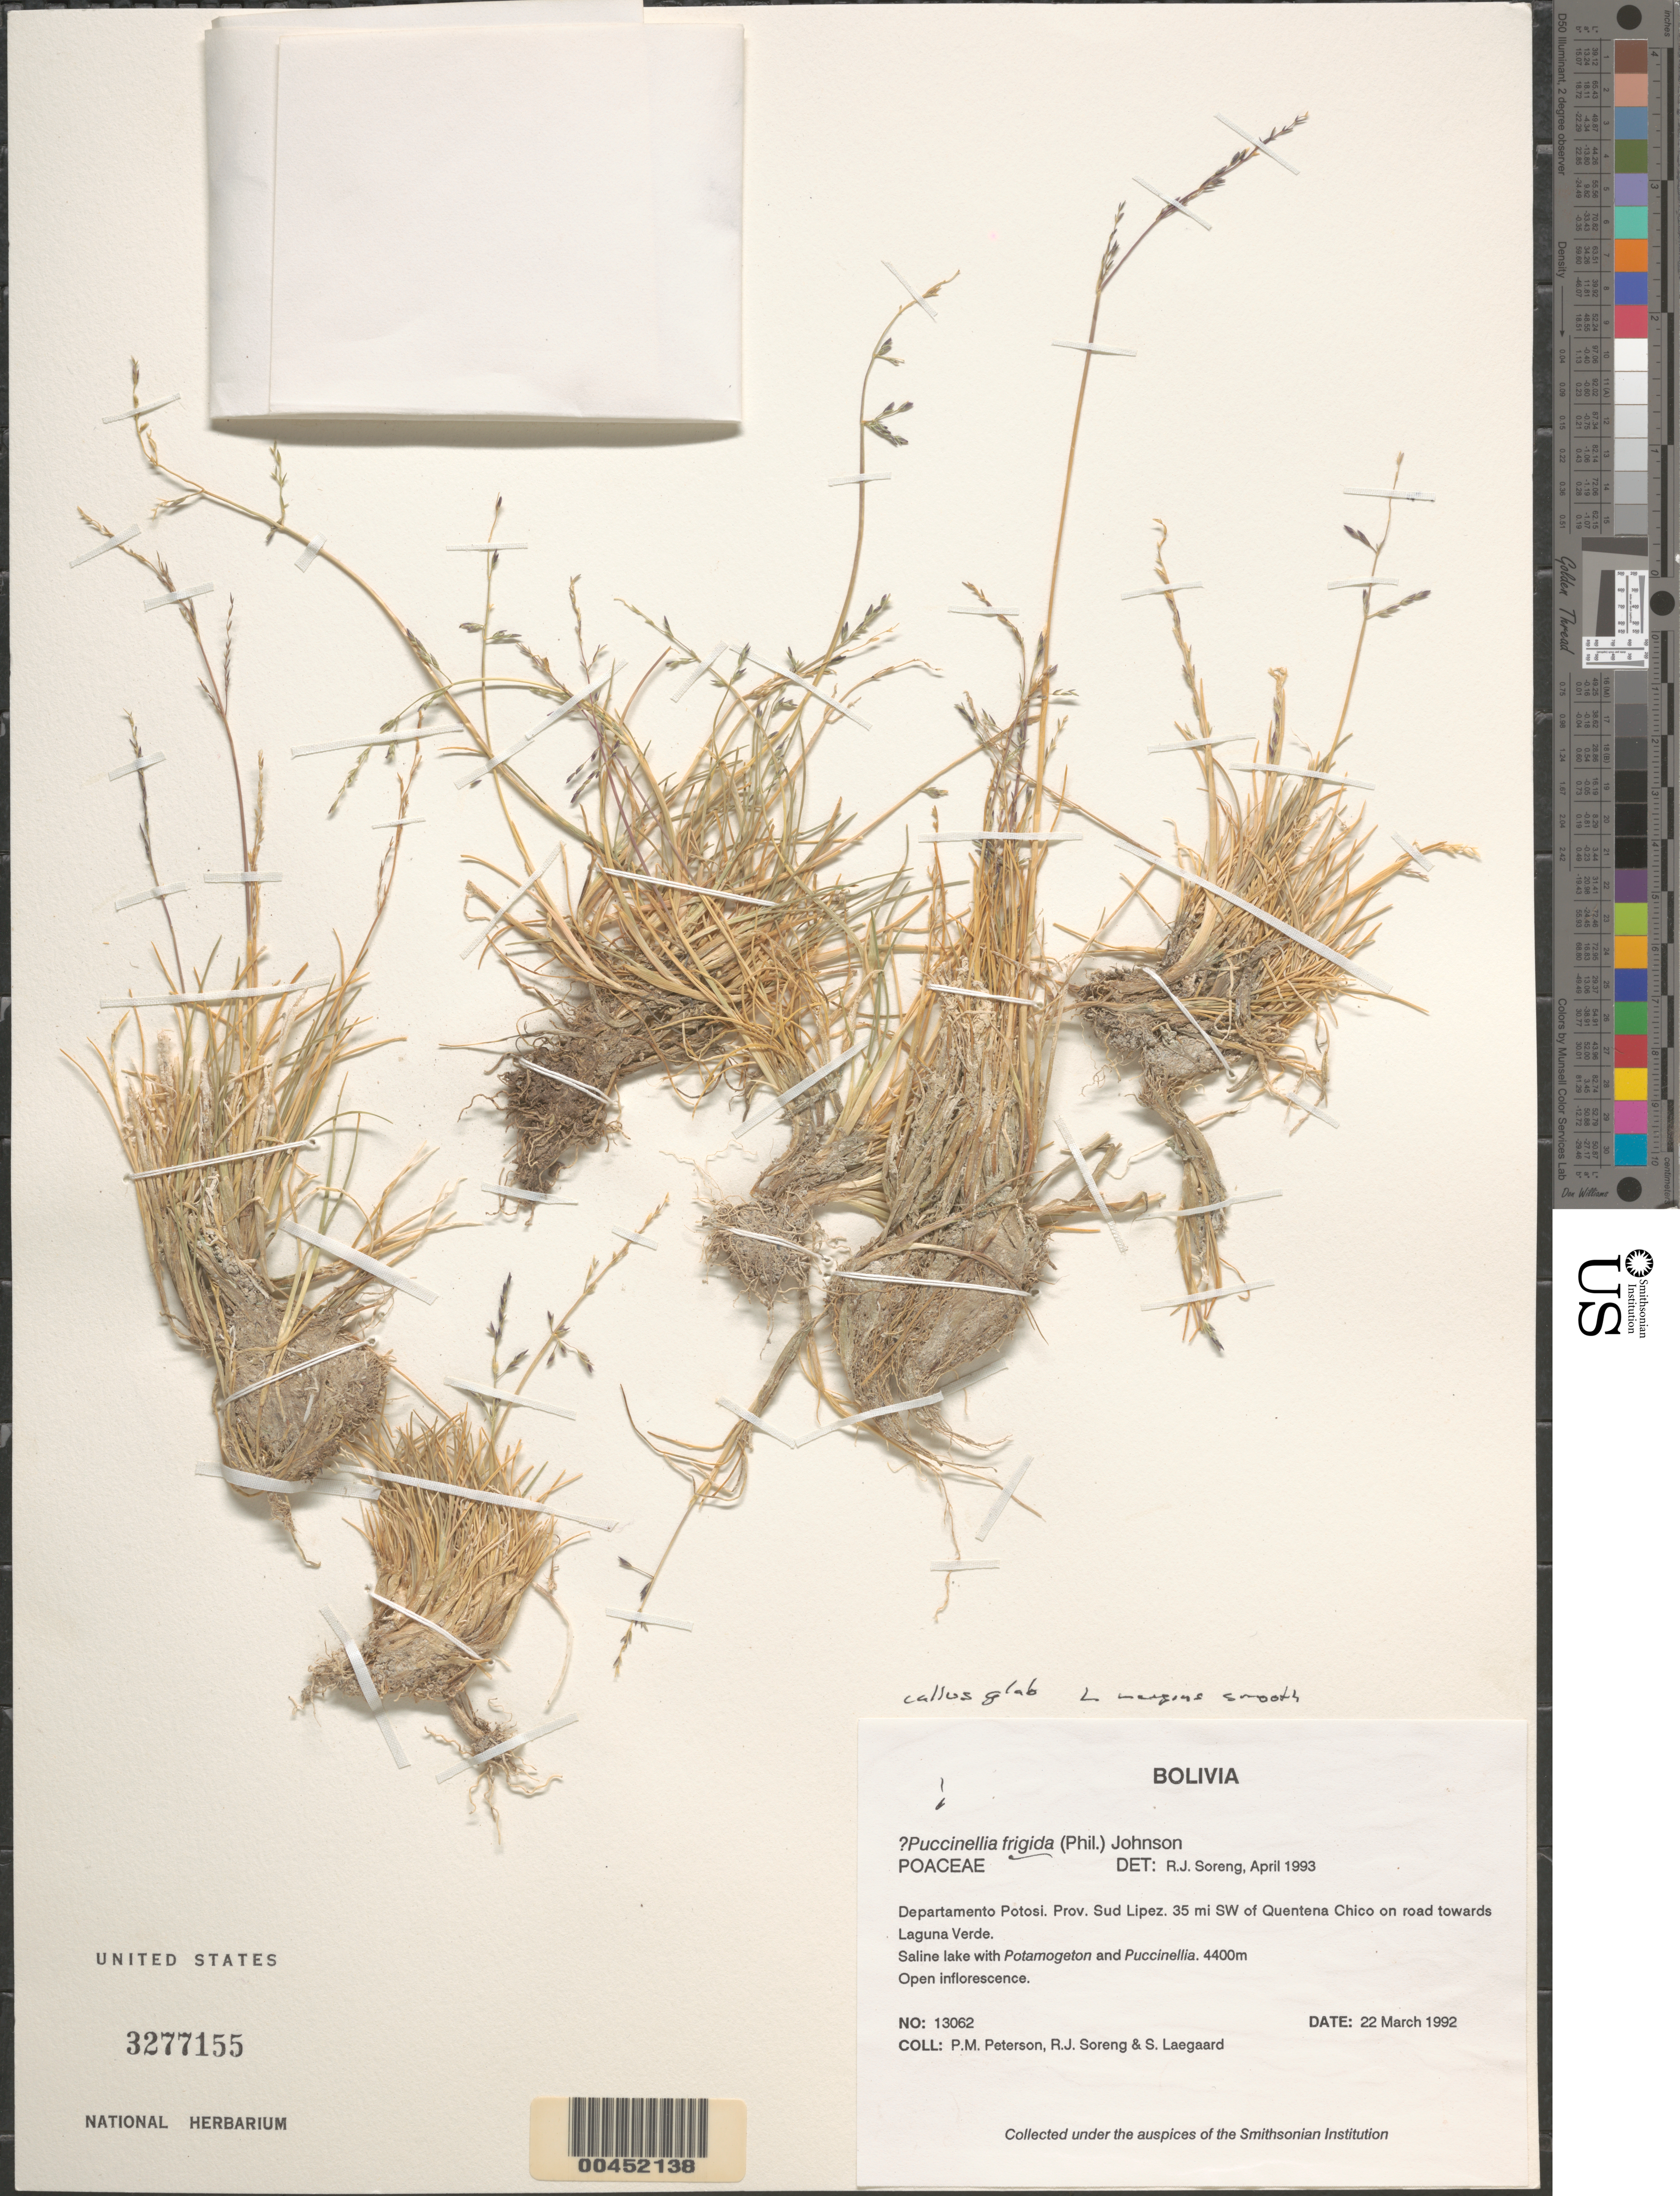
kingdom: Plantae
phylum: Tracheophyta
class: Liliopsida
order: Poales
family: Poaceae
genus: Puccinellia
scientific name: Puccinellia frigida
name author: (Phil.) I.M. Johnst.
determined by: Soreng, Robert J., Research Associate (BOT), Smithsonian Institution - National Museum of Natural History (UNITED STATES)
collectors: P. M. Peterson, R. J. Soreng & S. Lægaard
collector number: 13062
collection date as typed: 22 Mar 1992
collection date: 1992-03-22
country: Bolivia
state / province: Potosí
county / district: Sud Lípez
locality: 35 mi SW of Quentena Chico on road towards Laguna Verde.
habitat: Saline lake with Potamogeton and Puccinellia.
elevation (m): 4400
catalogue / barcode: US 3277155